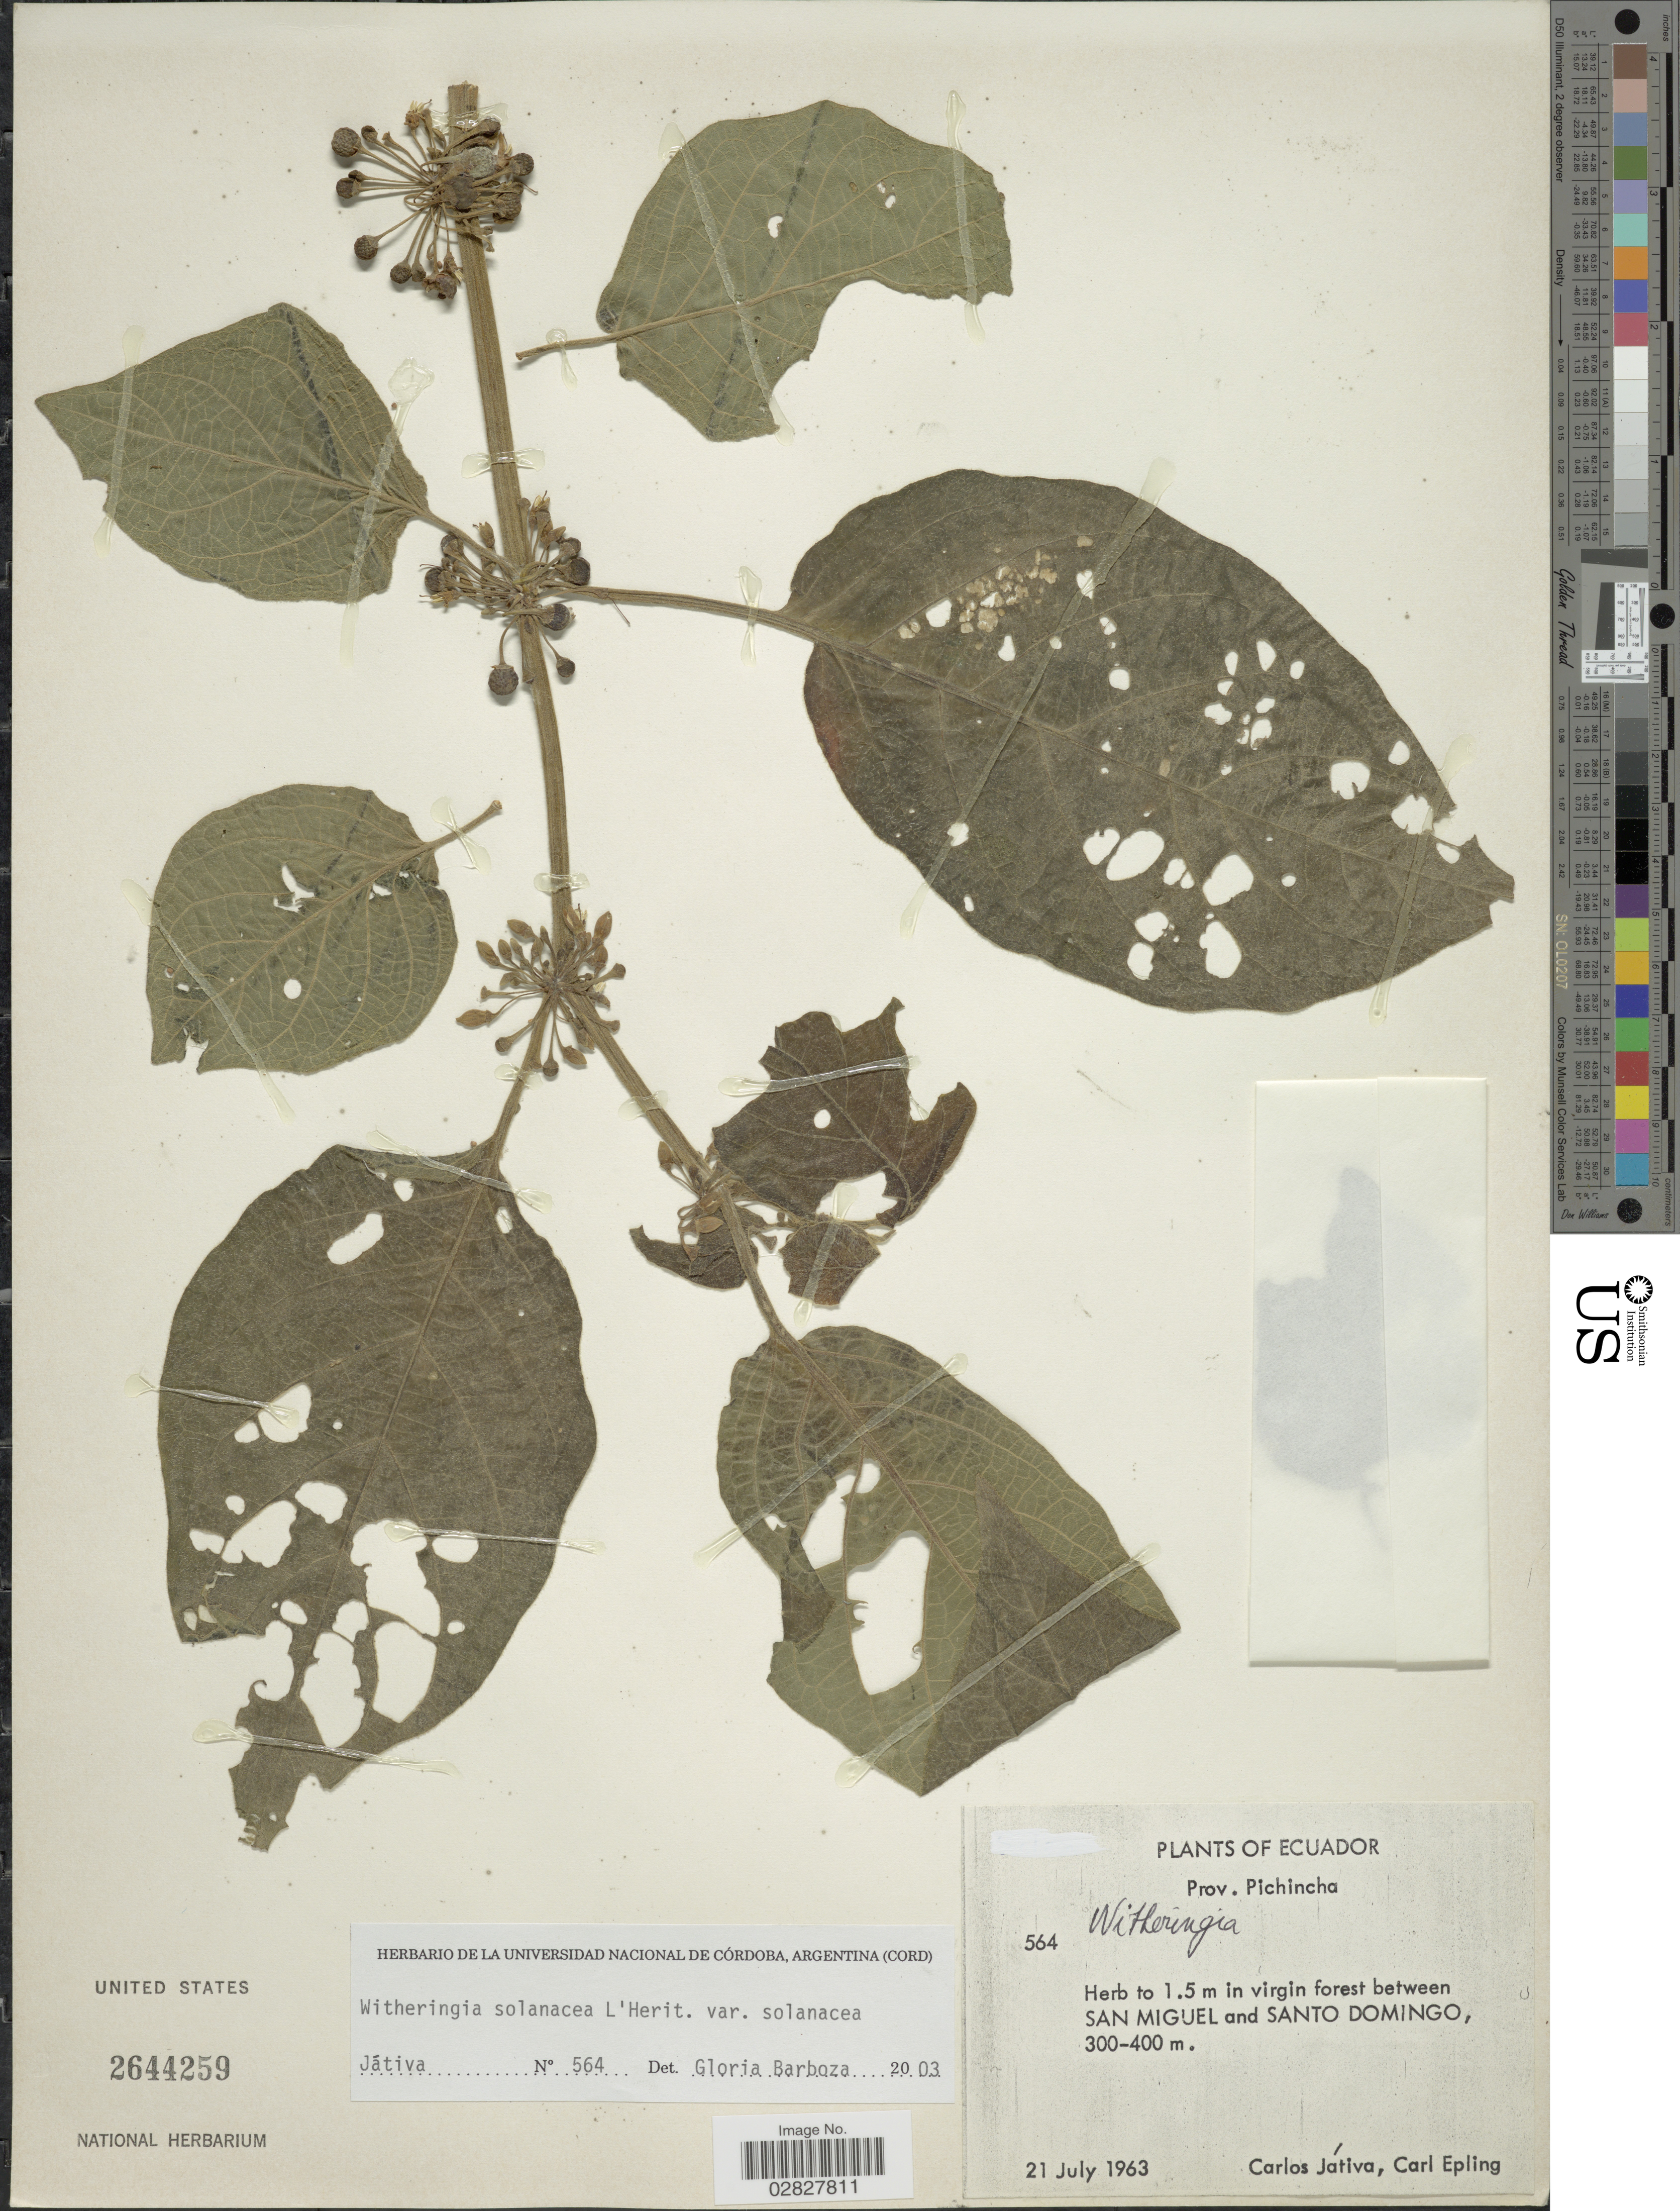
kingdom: Plantae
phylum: Tracheophyta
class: Magnoliopsida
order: Solanales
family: Solanaceae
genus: Witheringia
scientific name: Witheringia solanacea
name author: L'Hér.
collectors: C. D. Játiva & C. C. Epling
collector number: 564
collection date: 1963-07-21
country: Ecuador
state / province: Pichincha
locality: Prov. Pichincha, in virgin forest between San Miguel and Santo Domingo.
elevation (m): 300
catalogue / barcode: US 2644259